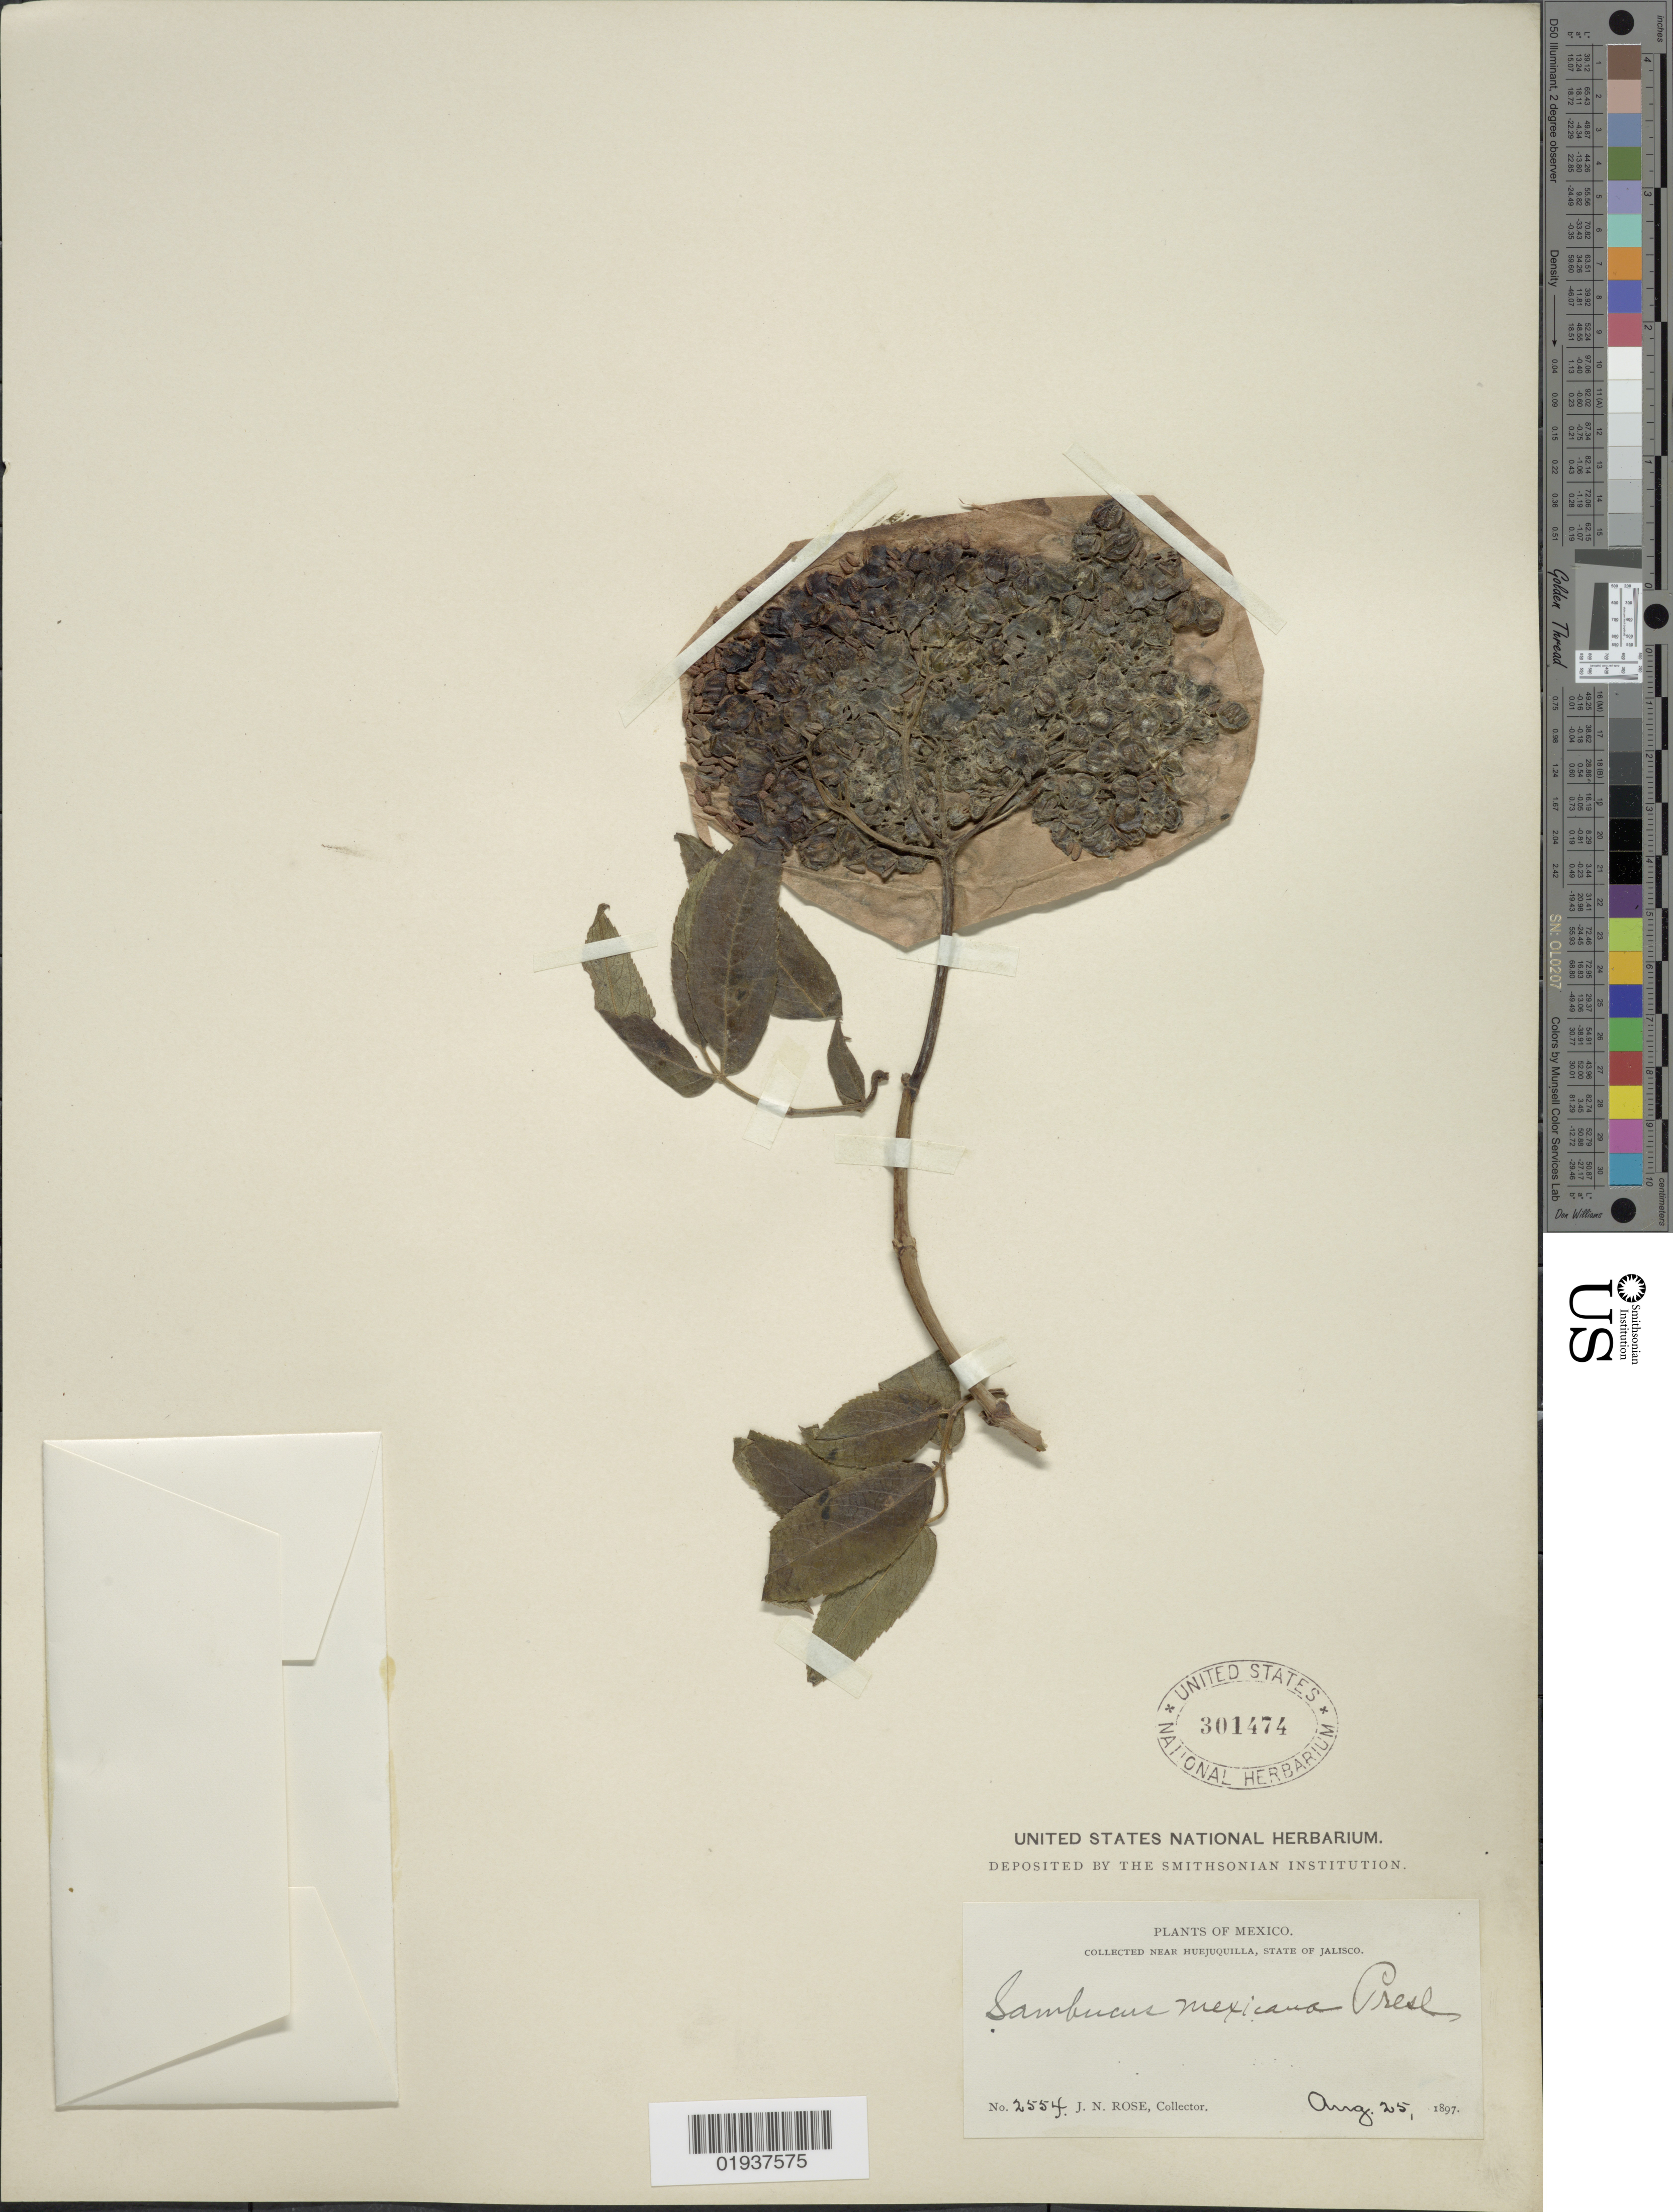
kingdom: Plantae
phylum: Tracheophyta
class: Magnoliopsida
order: Dipsacales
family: Viburnaceae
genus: Sambucus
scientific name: Sambucus mexicana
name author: C. Presl ex DC.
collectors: J. N. Rose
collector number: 2554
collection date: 1897-08-25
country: Mexico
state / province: Jalisco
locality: Near Huejuquilla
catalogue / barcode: US 301474